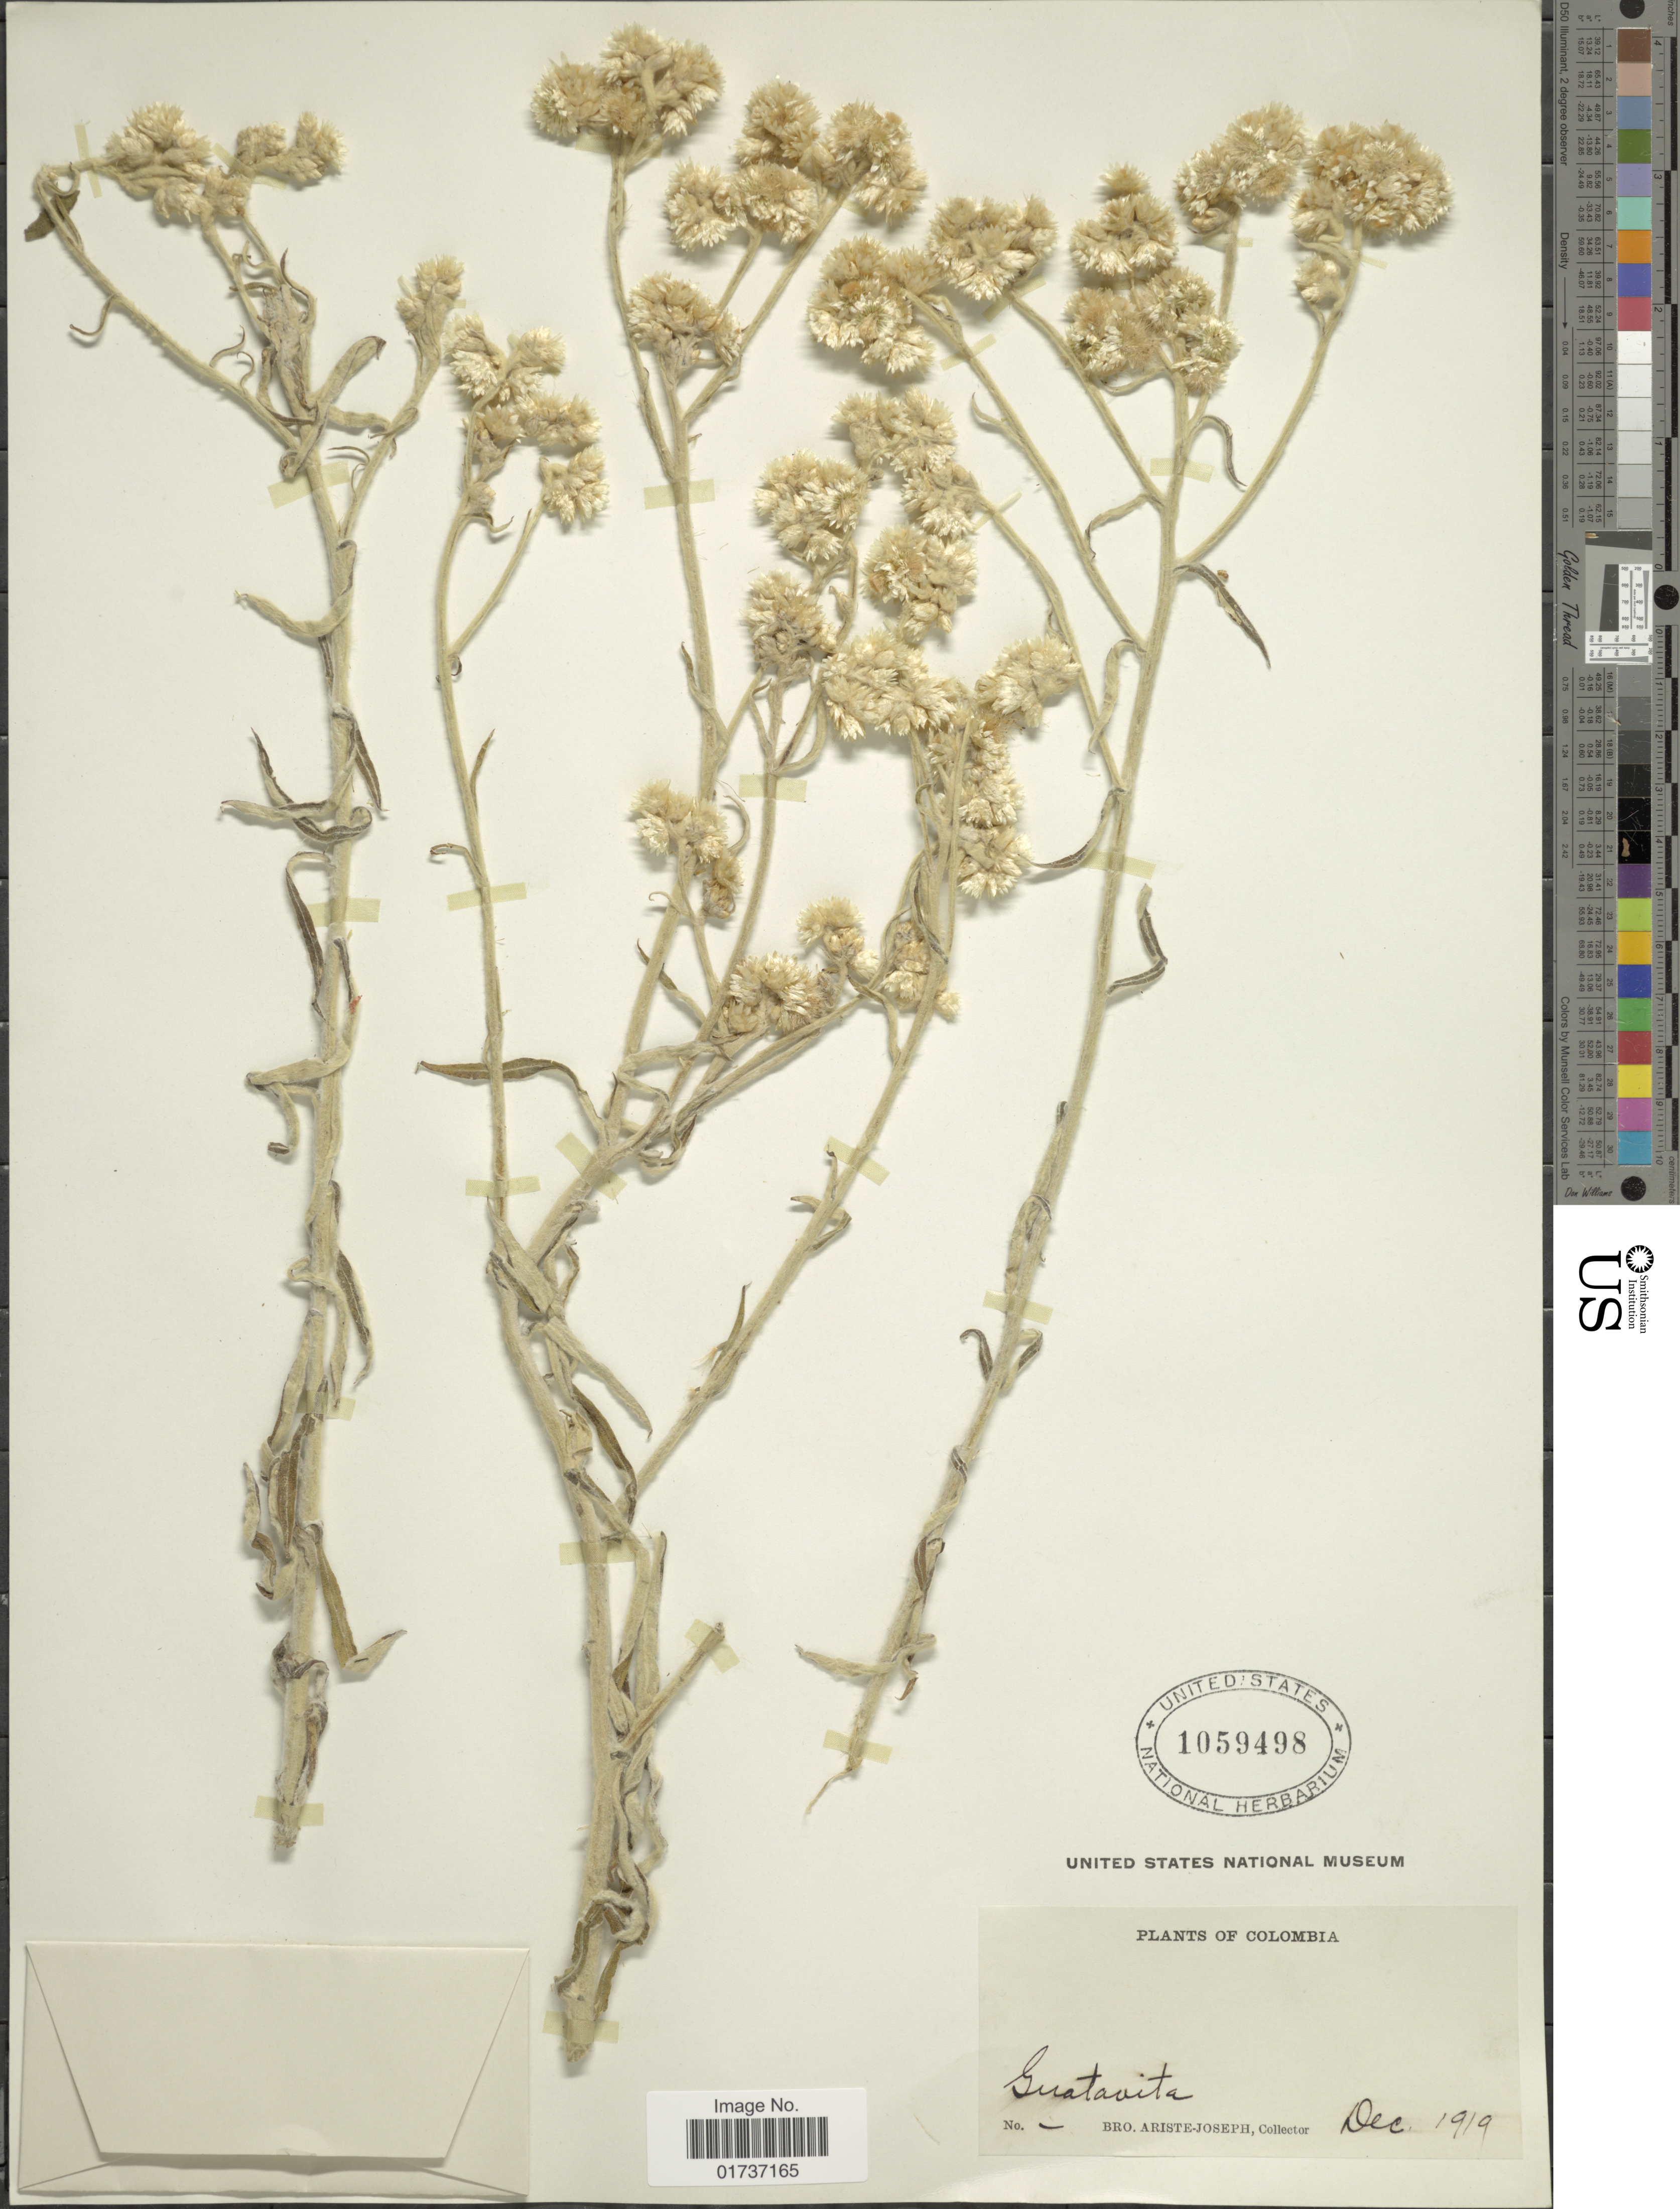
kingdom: Plantae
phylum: Tracheophyta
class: Magnoliopsida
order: Asterales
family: Asteraceae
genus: Gnaphalium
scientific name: Gnaphalium sp.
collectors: Bro. Ariste-Joseph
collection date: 1919-12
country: Colombia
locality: Guatavita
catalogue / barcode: US 1059498